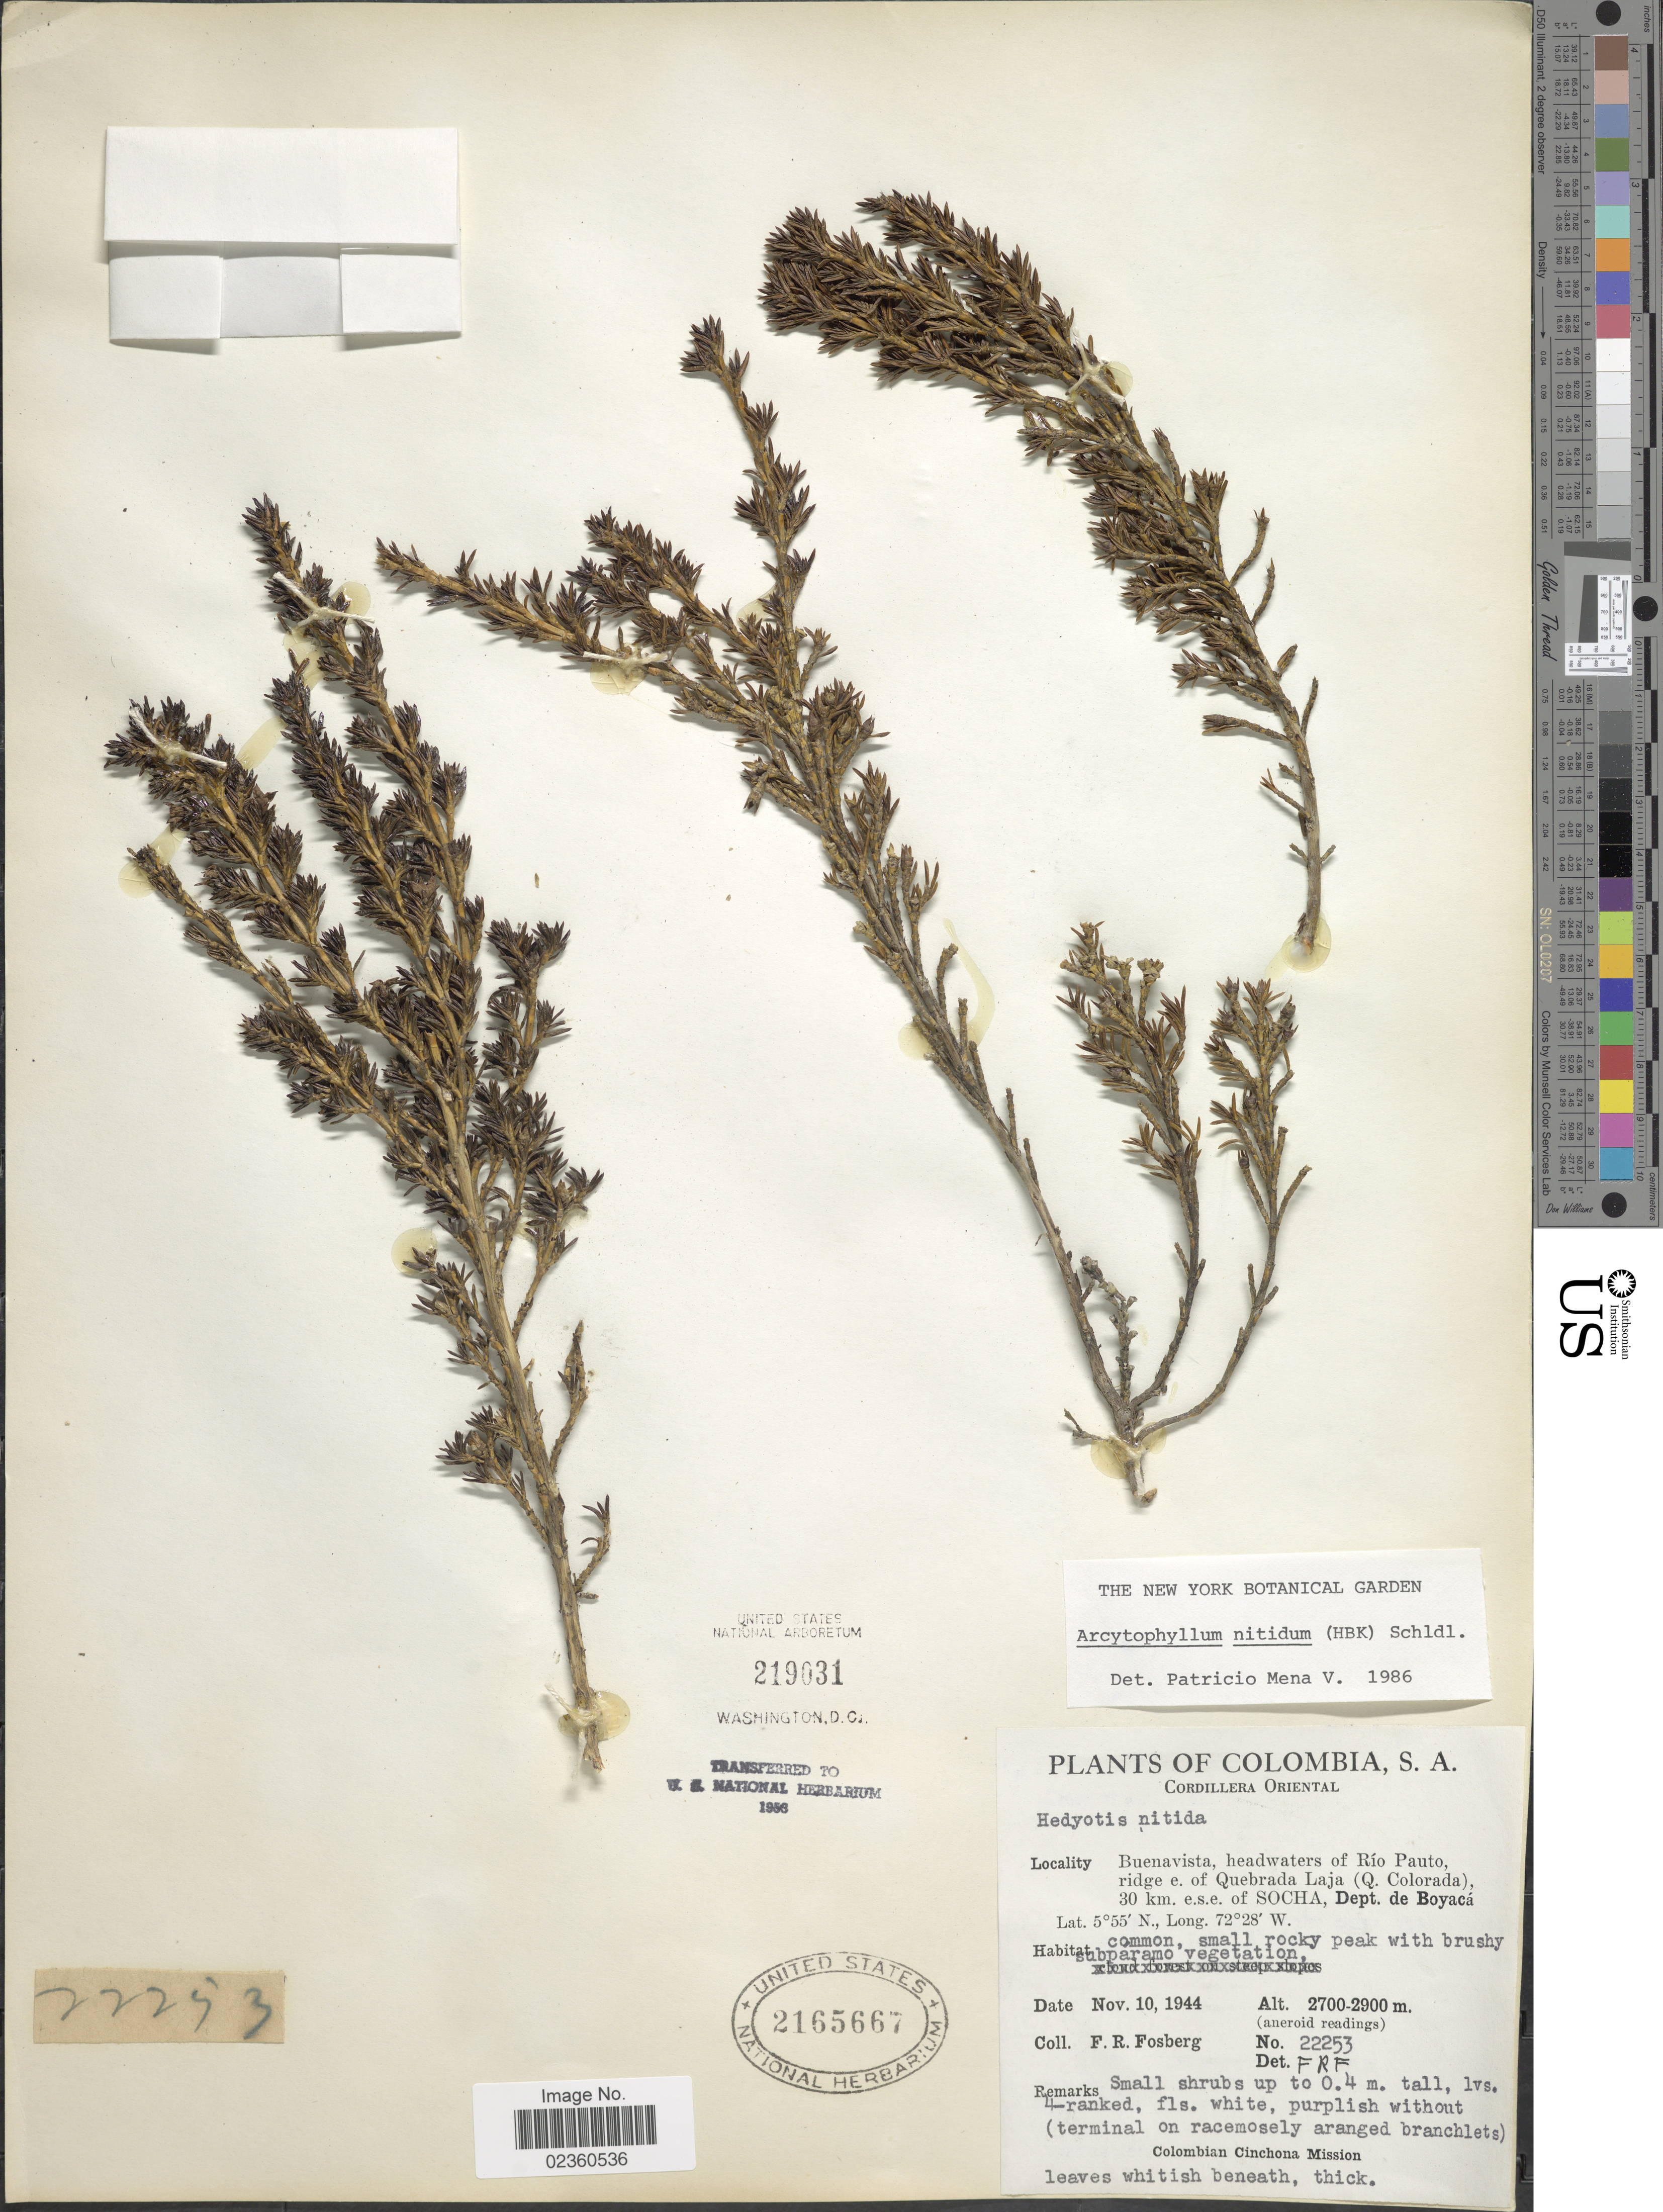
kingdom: Plantae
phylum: Tracheophyta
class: Magnoliopsida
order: Gentianales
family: Rubiaceae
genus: Arcytophyllum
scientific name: Arcytophyllum nitidum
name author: (Kunth) Schltdl.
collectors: F. R. Fosberg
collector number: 22253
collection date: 1944-11-10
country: Colombia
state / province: Boyacá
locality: Cordillera Oriental, Buenavista, headwaters of Río Pauto, ridge e. of Quebrada Laja (Q. Colorada), 30 km e.s.e. of Socha, Dept. de Boyacá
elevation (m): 2700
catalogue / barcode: US 2165667